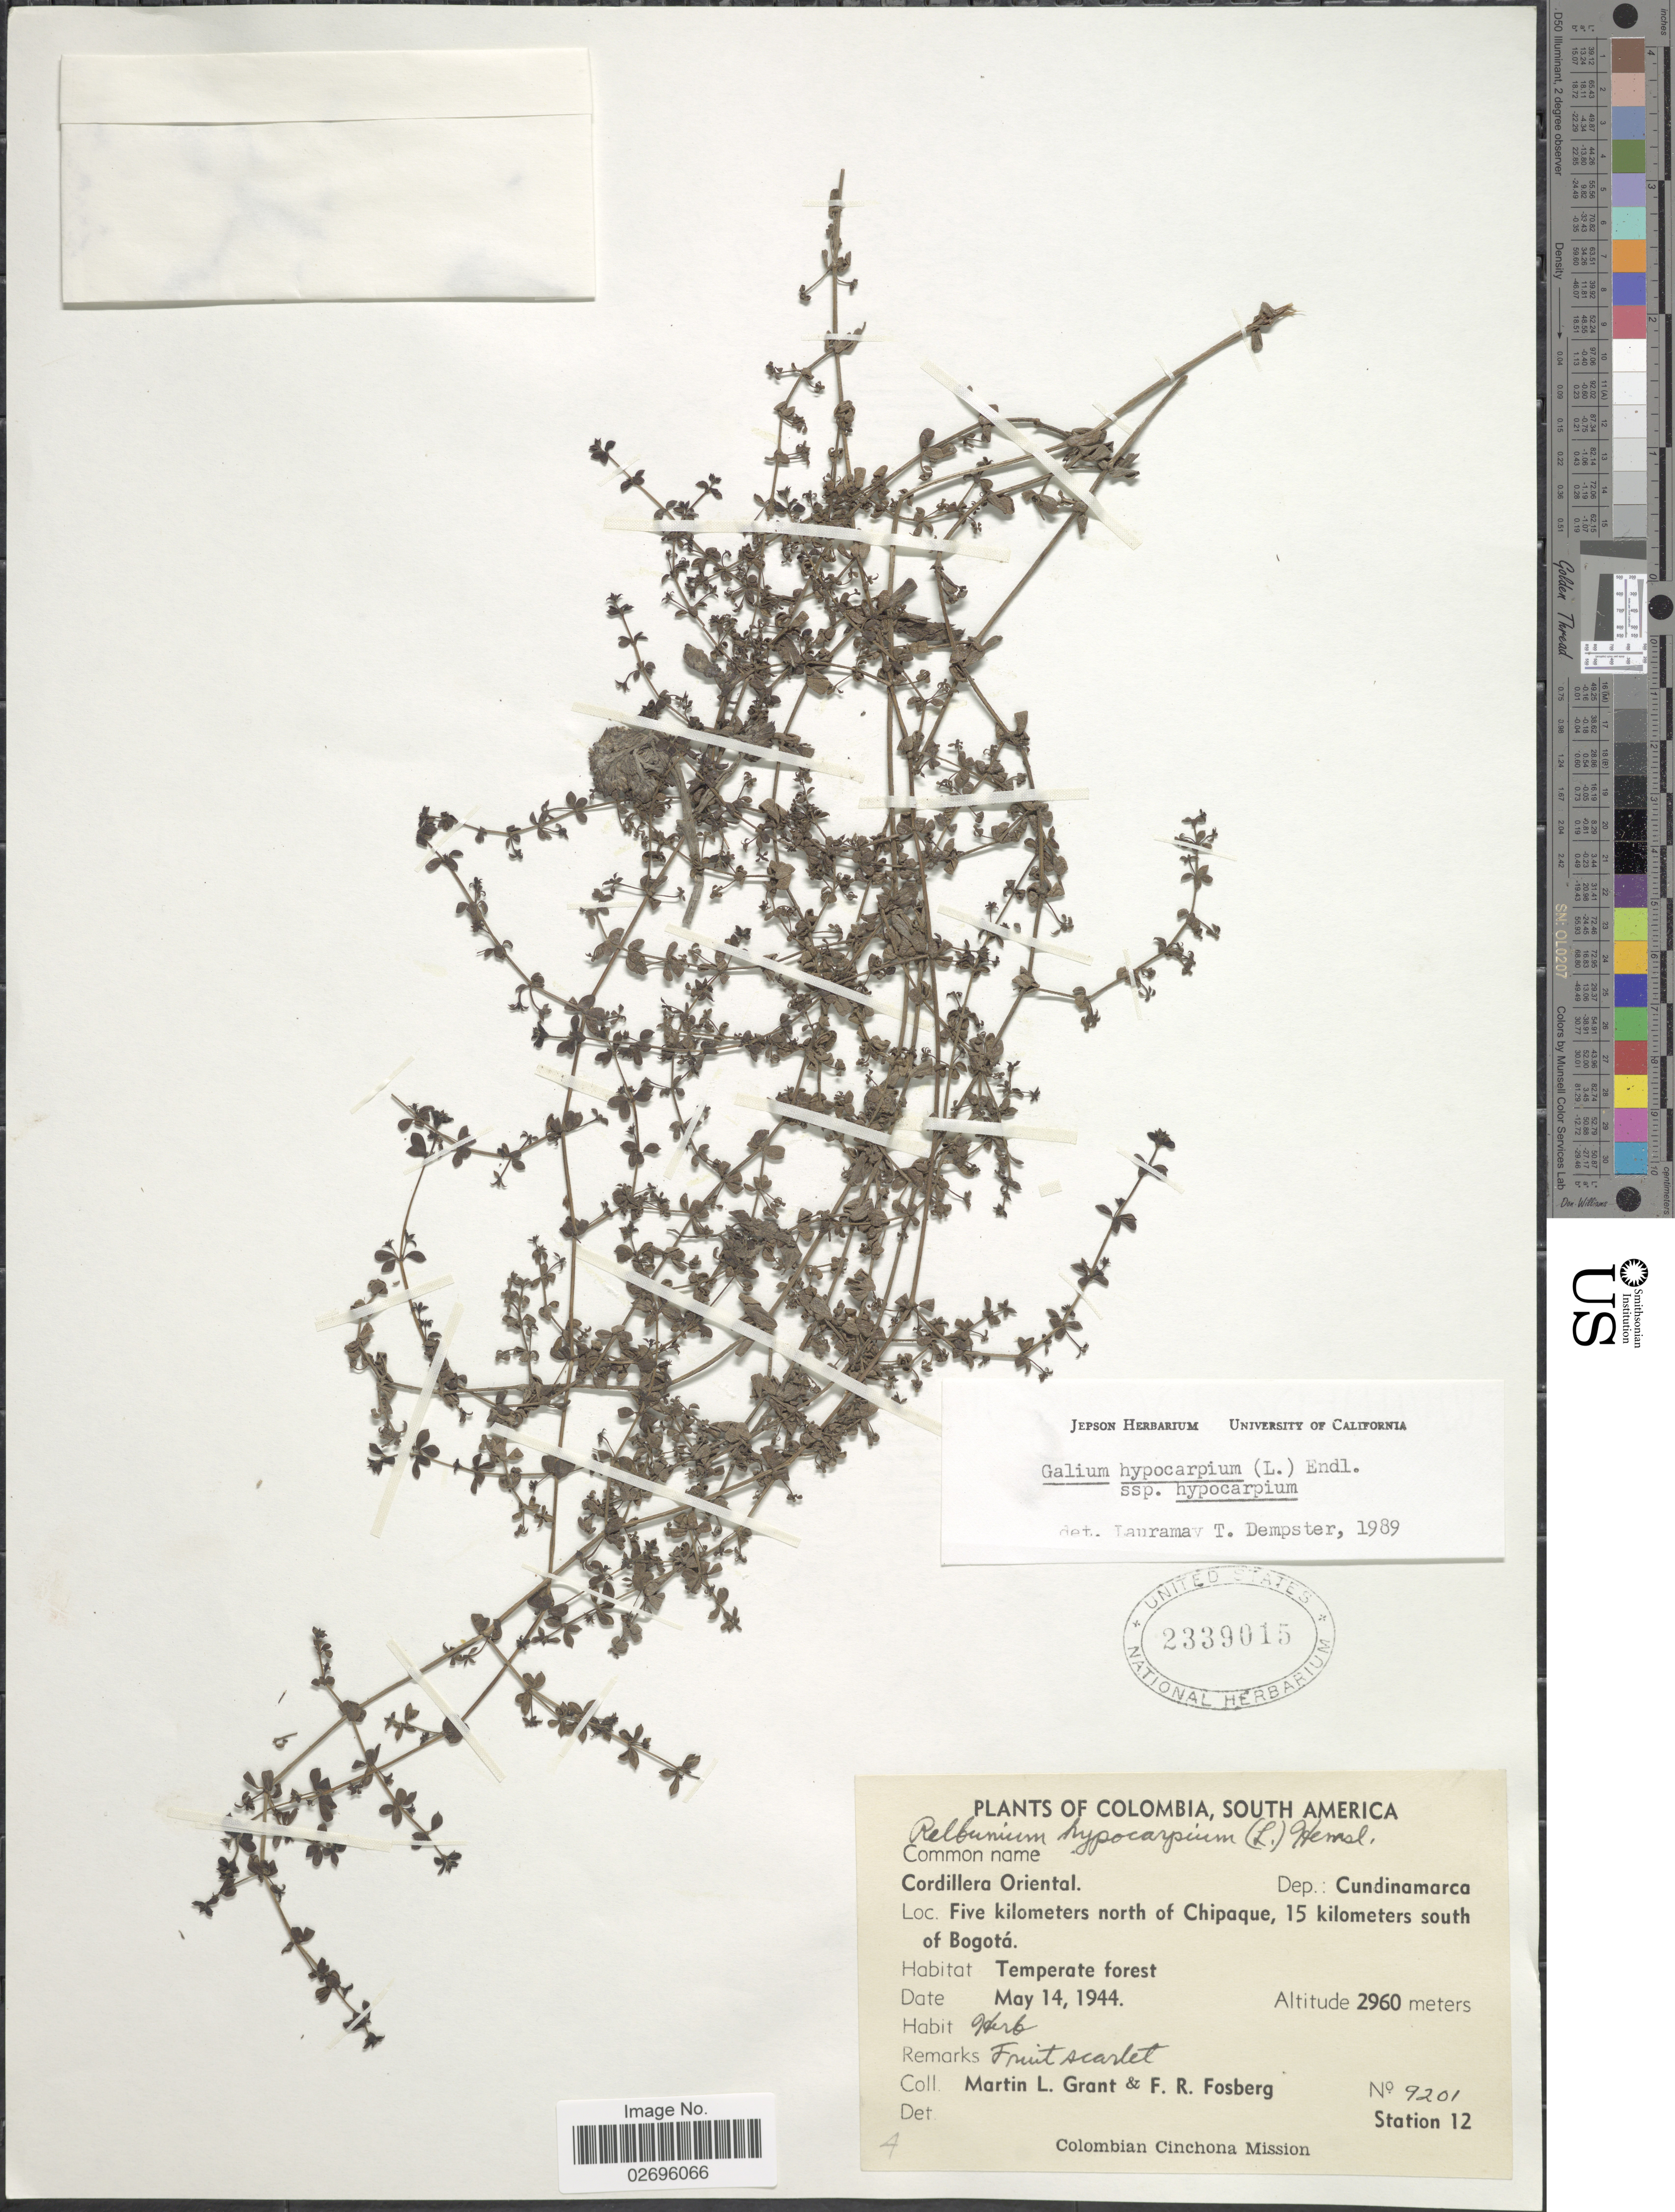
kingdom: Plantae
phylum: Tracheophyta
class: Magnoliopsida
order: Gentianales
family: Rubiaceae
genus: Galium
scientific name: Galium hypocarpium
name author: (L.) Endl. ex Griseb.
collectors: M. L. Grant & F. R. Fosberg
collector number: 9201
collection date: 1944-05-14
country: Colombia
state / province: Cundinamarca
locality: Cordillera Oriental. Dep.: Cundinamarca. Five kilometers north of Chipaque, 15 kilometers south of Bogotá. Station 12.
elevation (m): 2960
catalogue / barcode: US 2339015